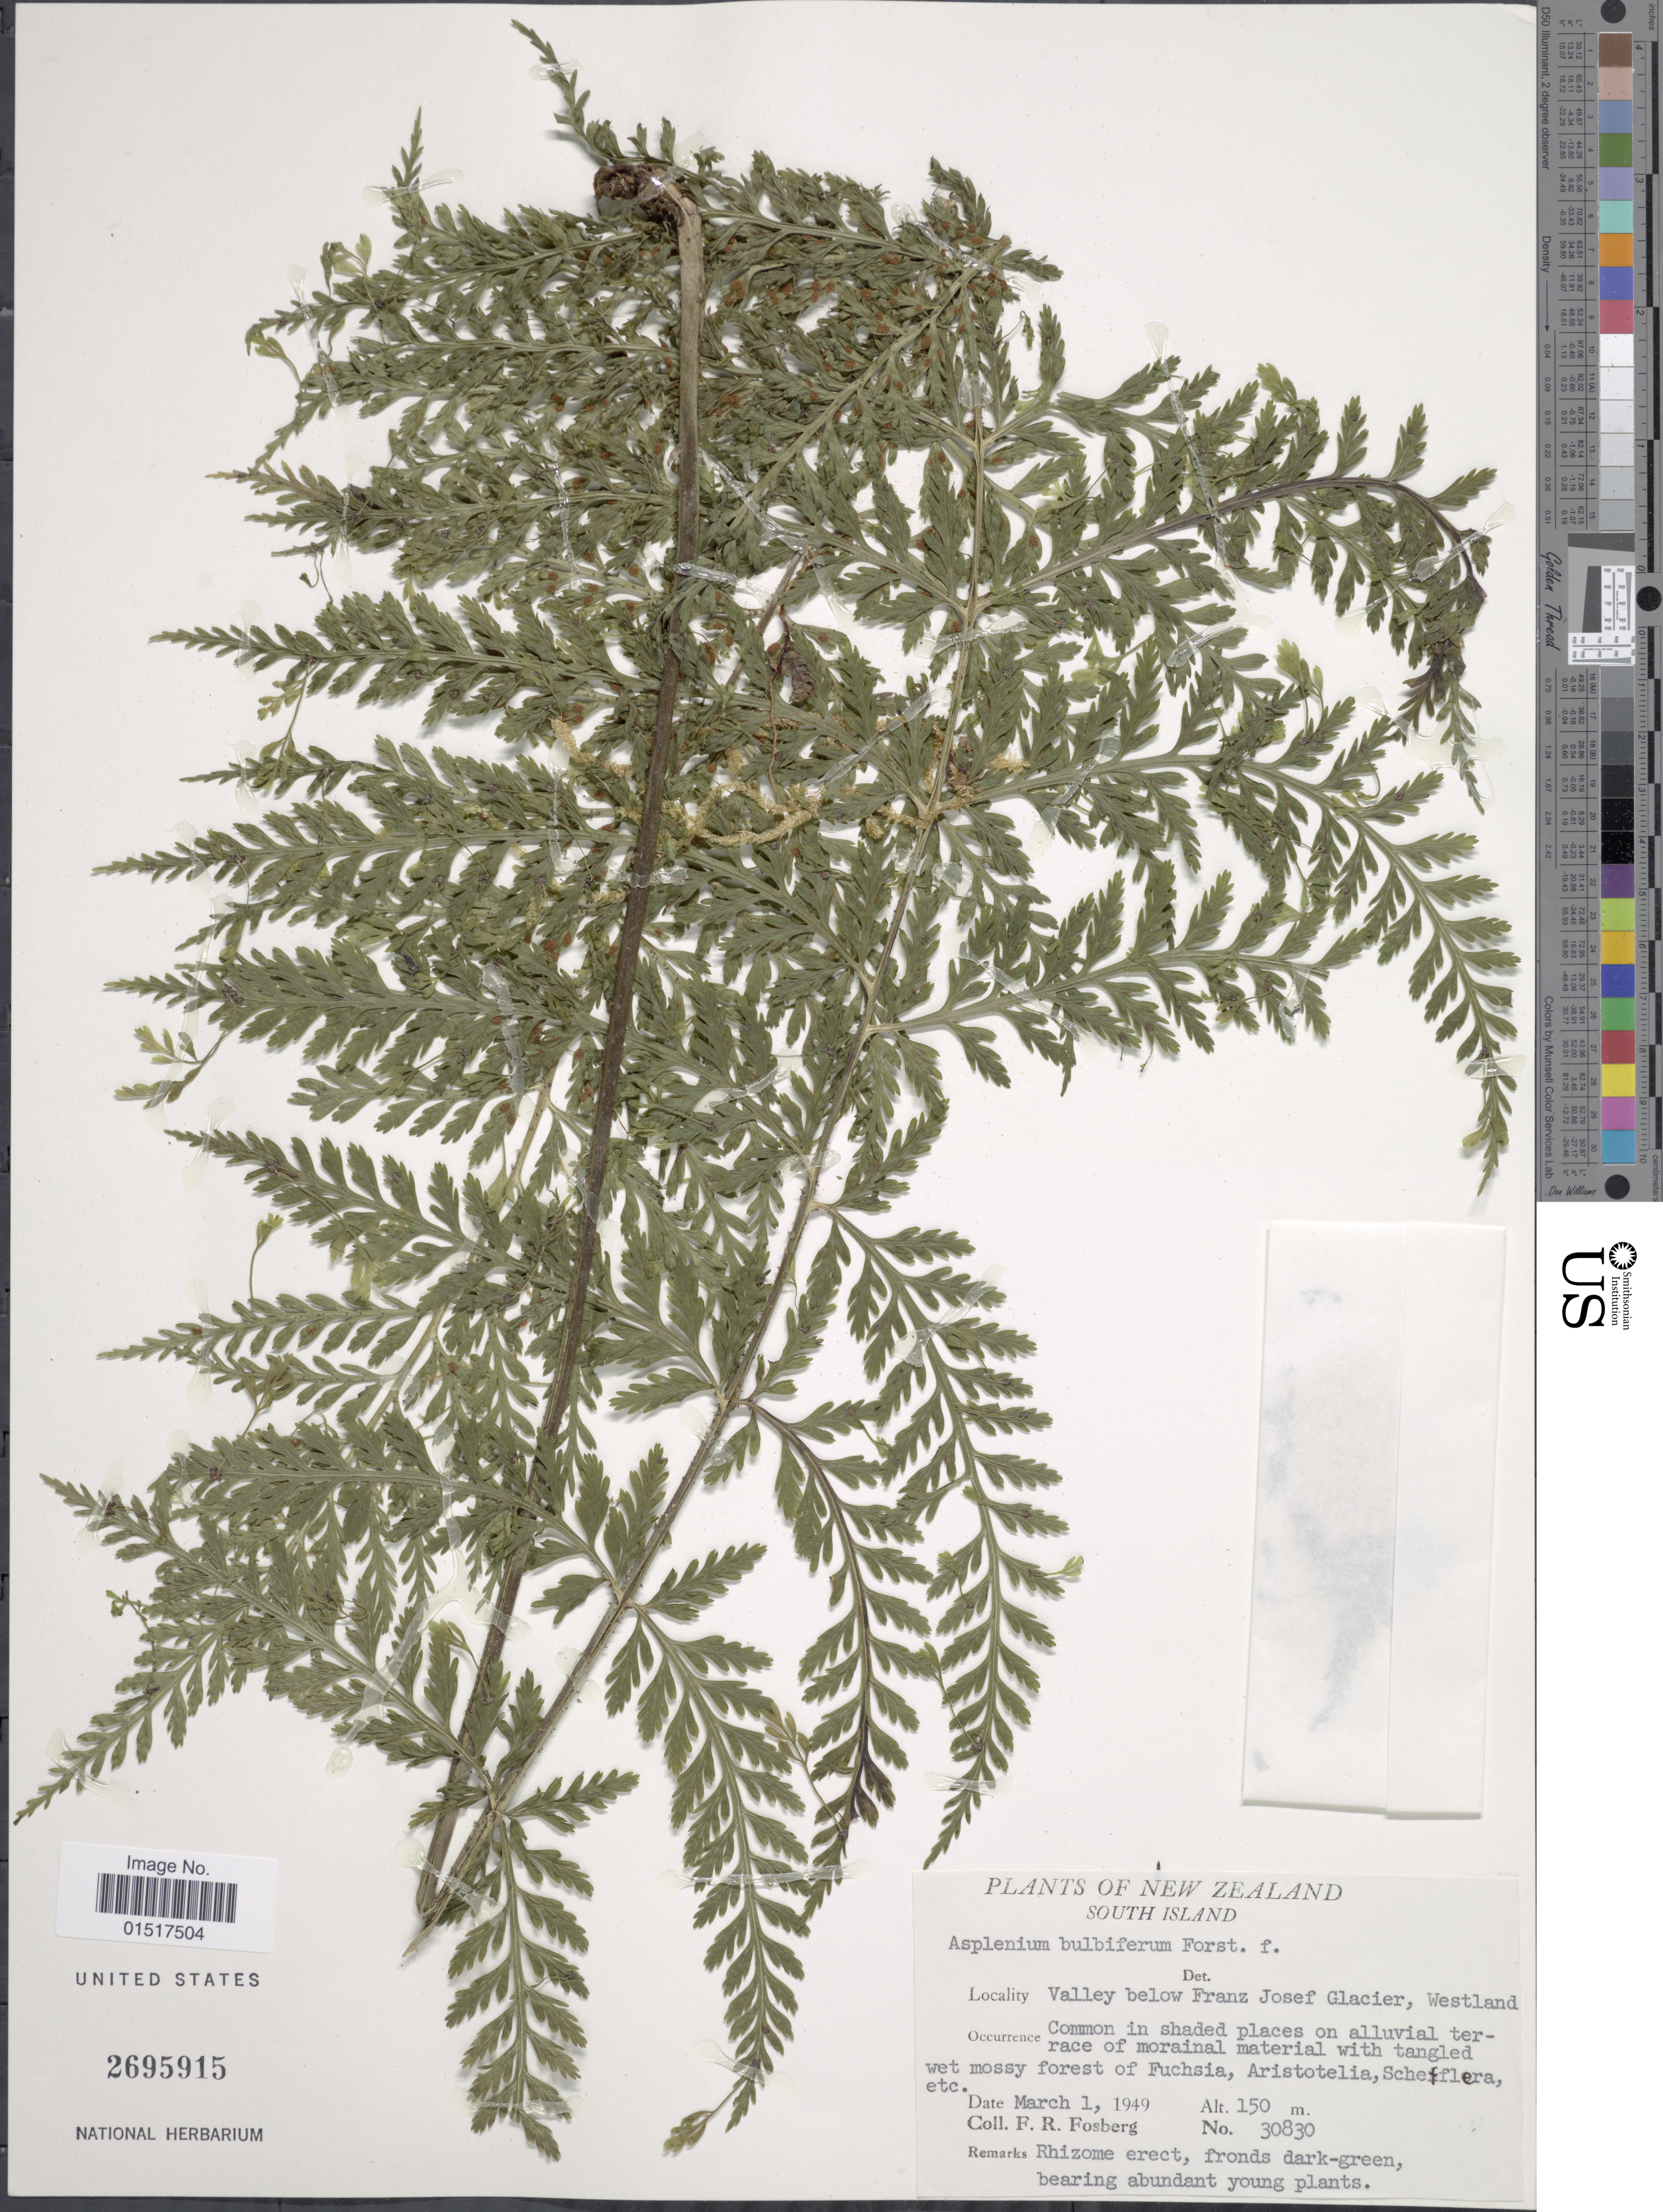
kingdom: Plantae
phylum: Tracheophyta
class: Polypodiopsida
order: Polypodiales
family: Aspleniaceae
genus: Asplenium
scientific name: Asplenium bulbiferum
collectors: F. R. Fosberg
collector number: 30830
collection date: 1949-03-01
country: New Zealand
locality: South Island. Valley below Franz Josef Glacier, Westland.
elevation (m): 150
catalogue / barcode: US 2695915